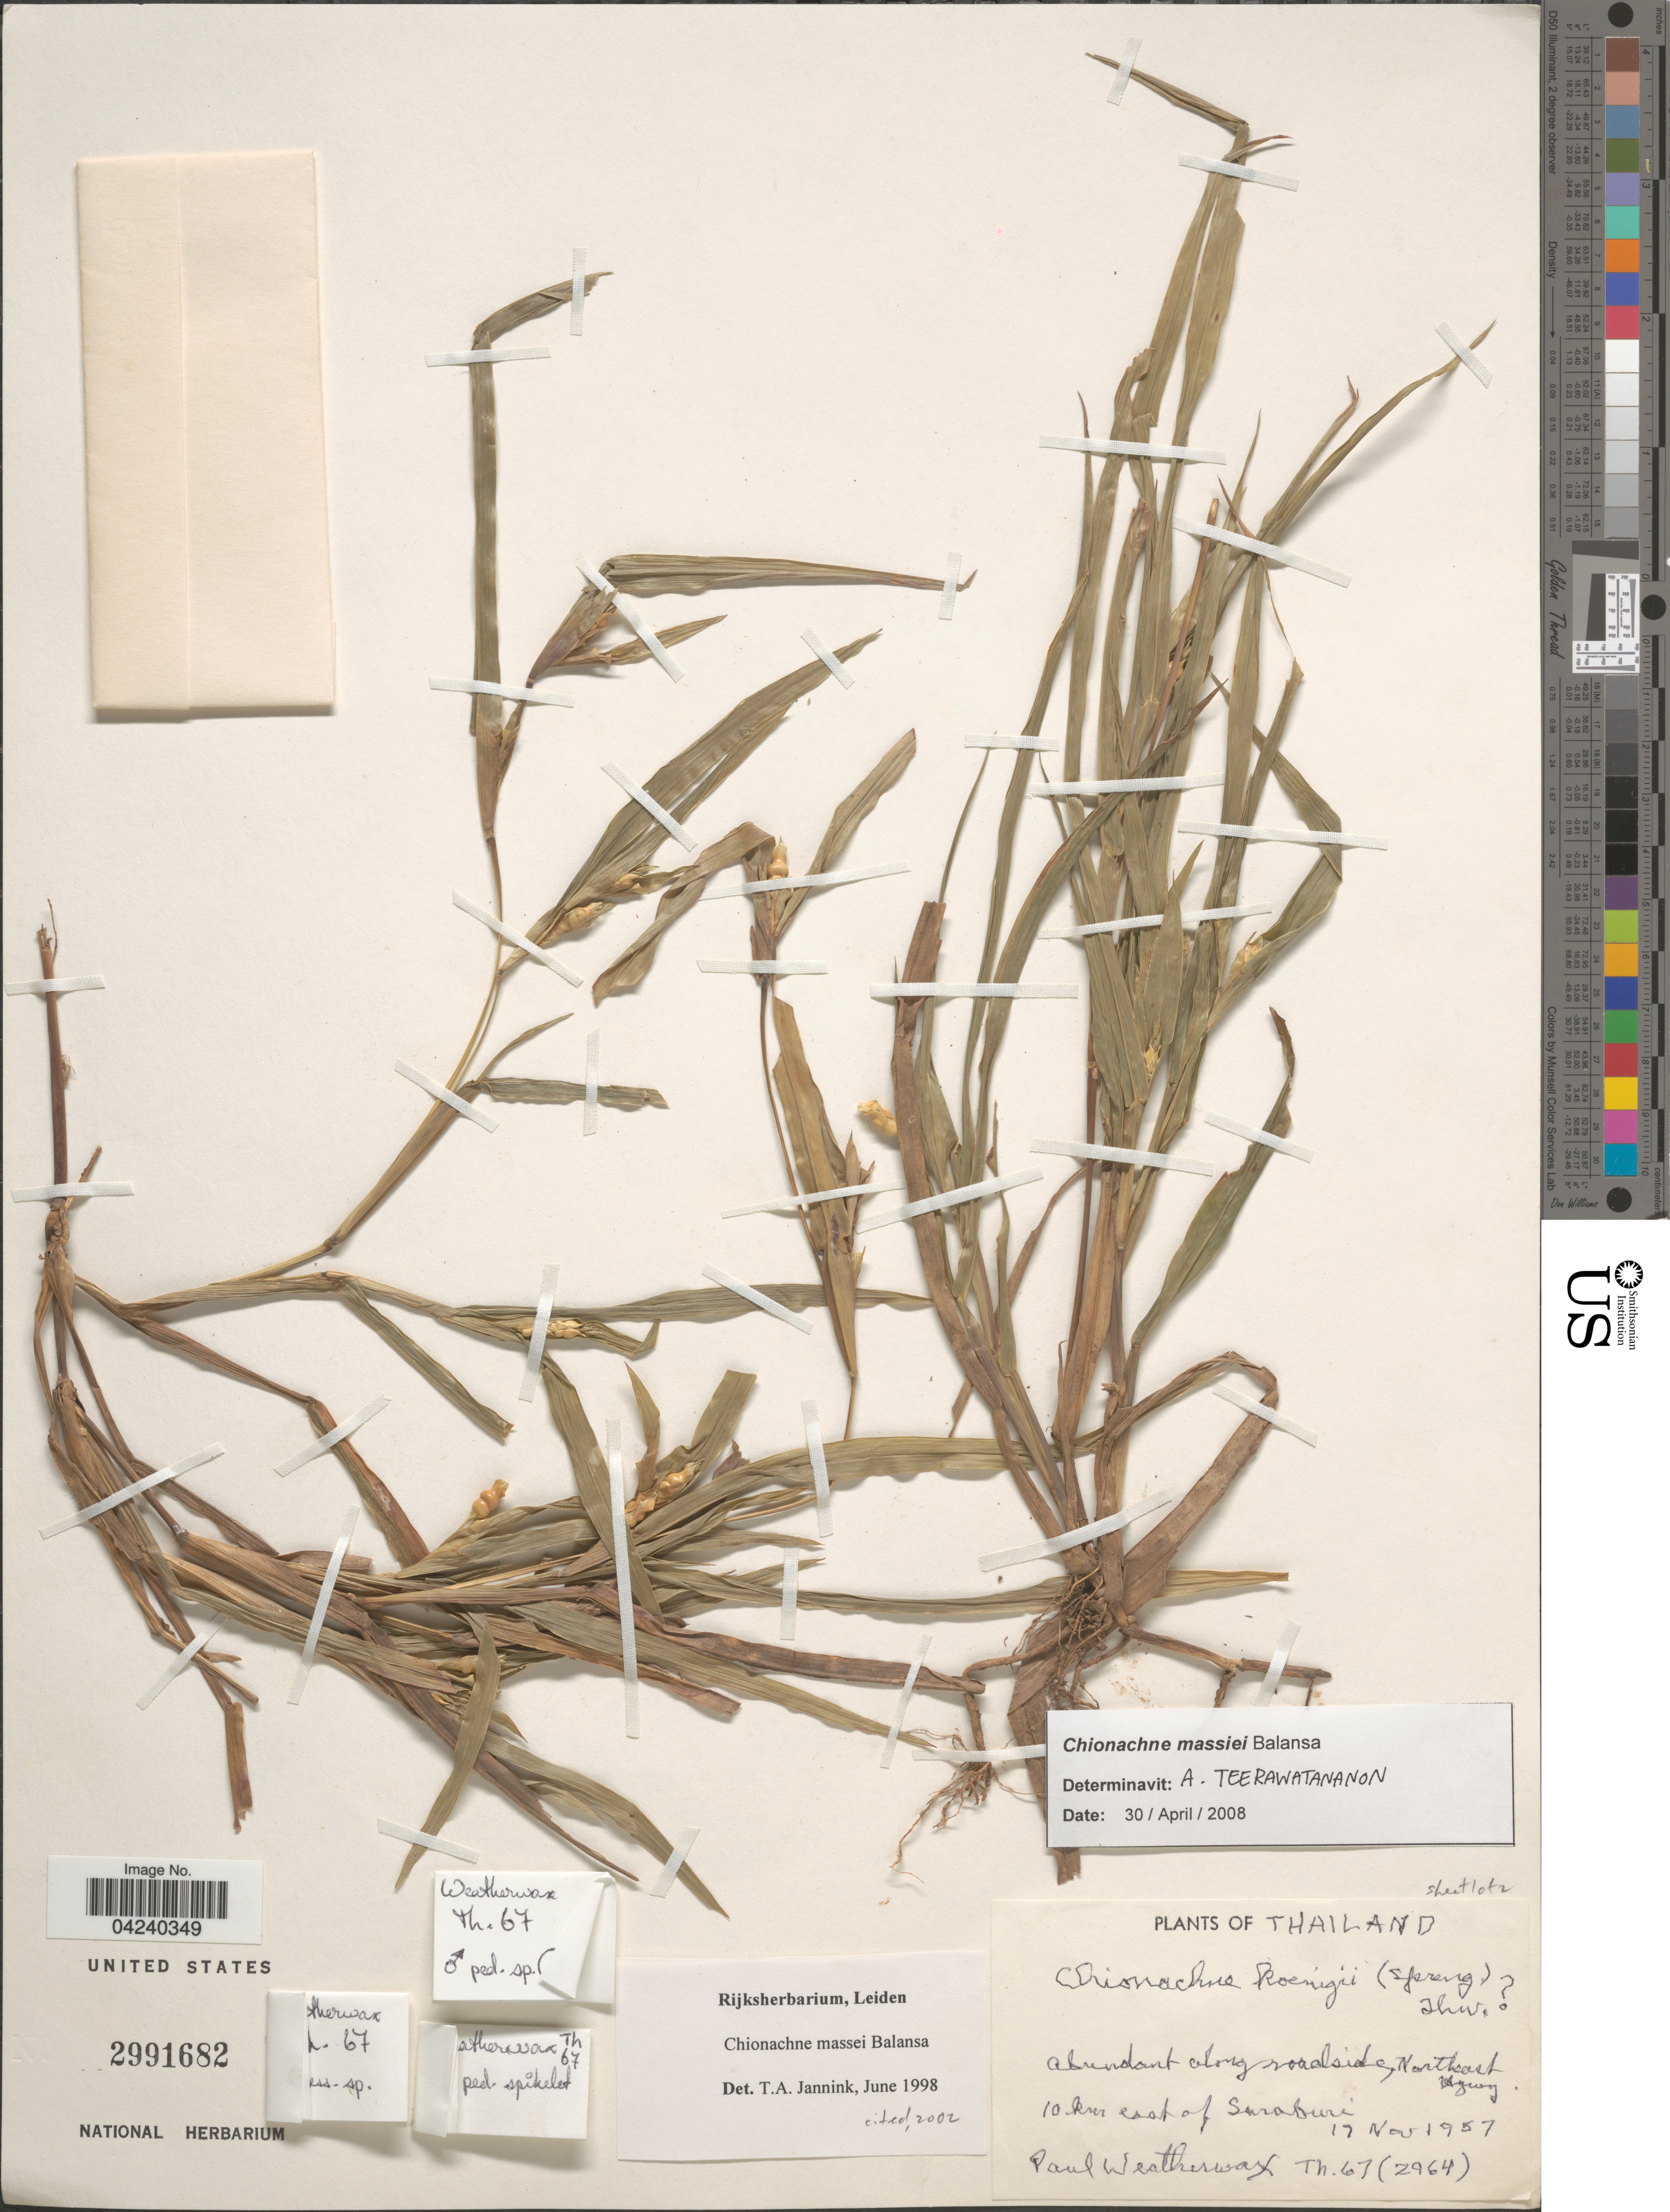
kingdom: Plantae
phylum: Tracheophyta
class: Liliopsida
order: Poales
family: Poaceae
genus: Chionachne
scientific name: Chionachne massiei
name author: Balansa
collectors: P. Weatherwax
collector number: Th. 67 (2964)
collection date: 1957-11-17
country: Thailand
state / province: Saraburi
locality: Abundant along roadside, Northeast Hgway. 10 km east of Saraburi.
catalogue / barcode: US 2991682